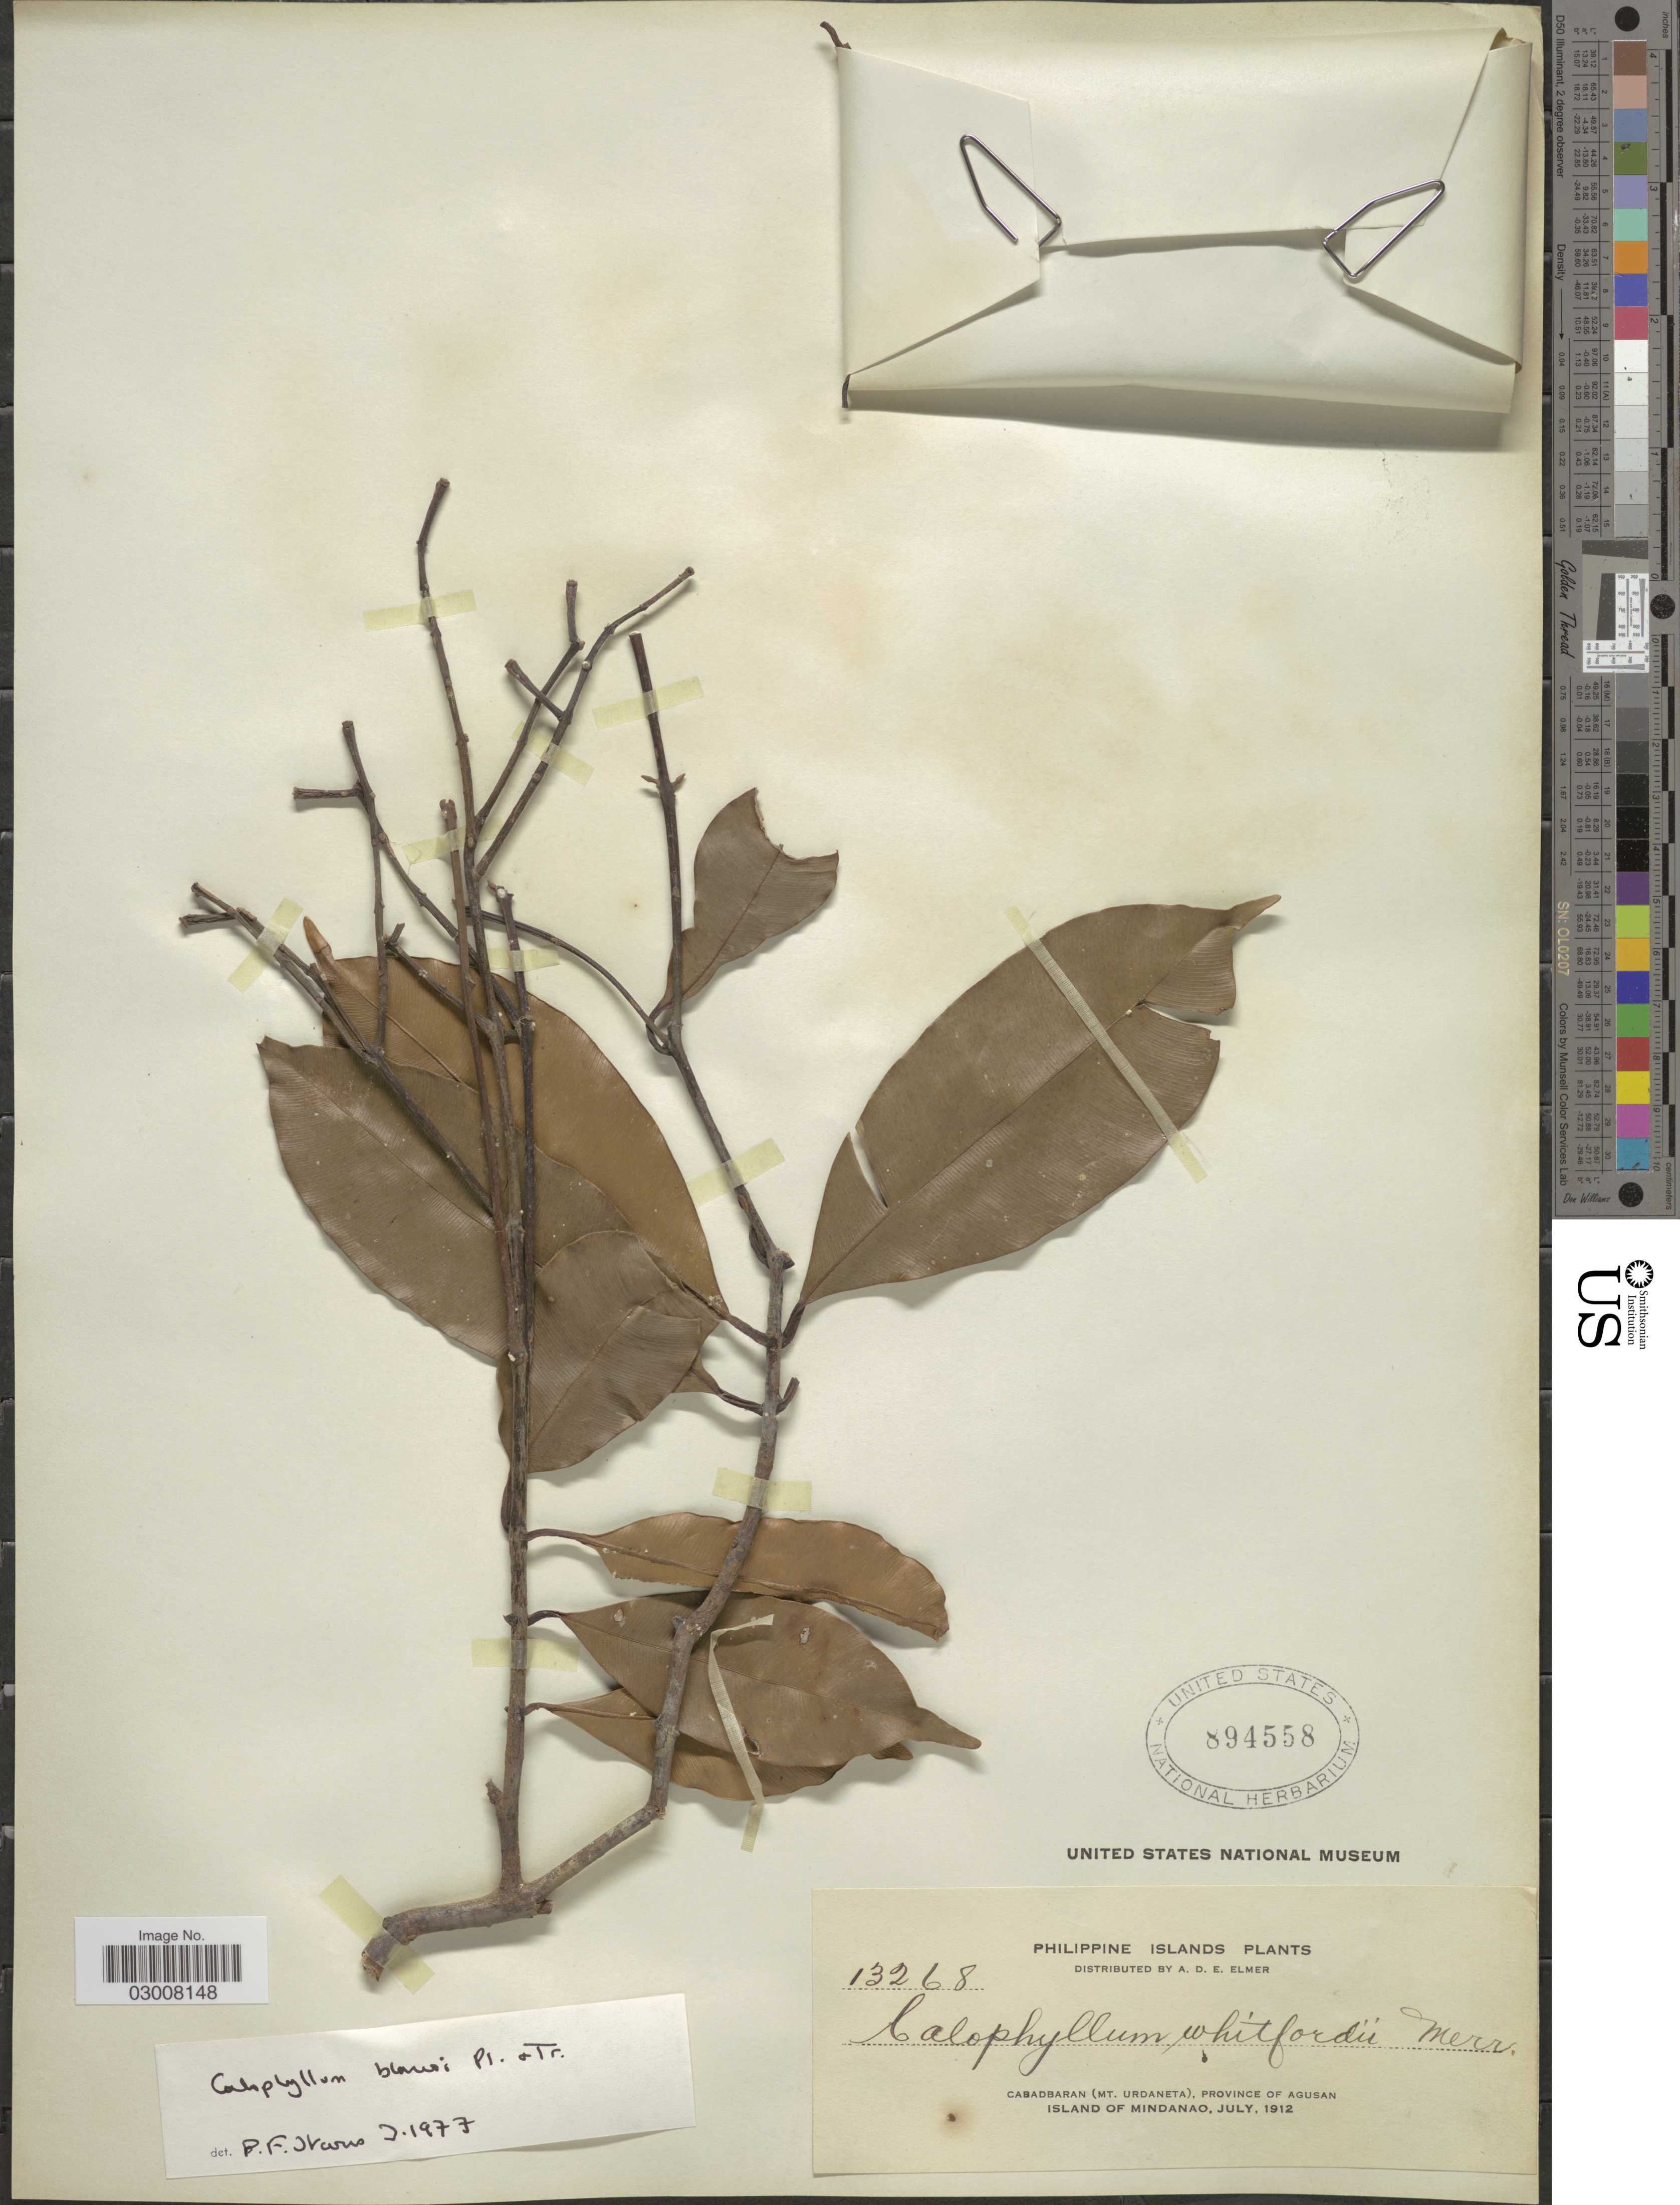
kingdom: Plantae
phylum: Tracheophyta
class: Magnoliopsida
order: Malpighiales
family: Calophyllaceae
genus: Calophyllum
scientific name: Calophyllum blancoi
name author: Planch. & Triana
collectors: A. D. E. Elmer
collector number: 13268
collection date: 1912-07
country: Philippines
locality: Cabadbaran (Mt. Urdaneta), Province of Agusan.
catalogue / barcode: US 894558